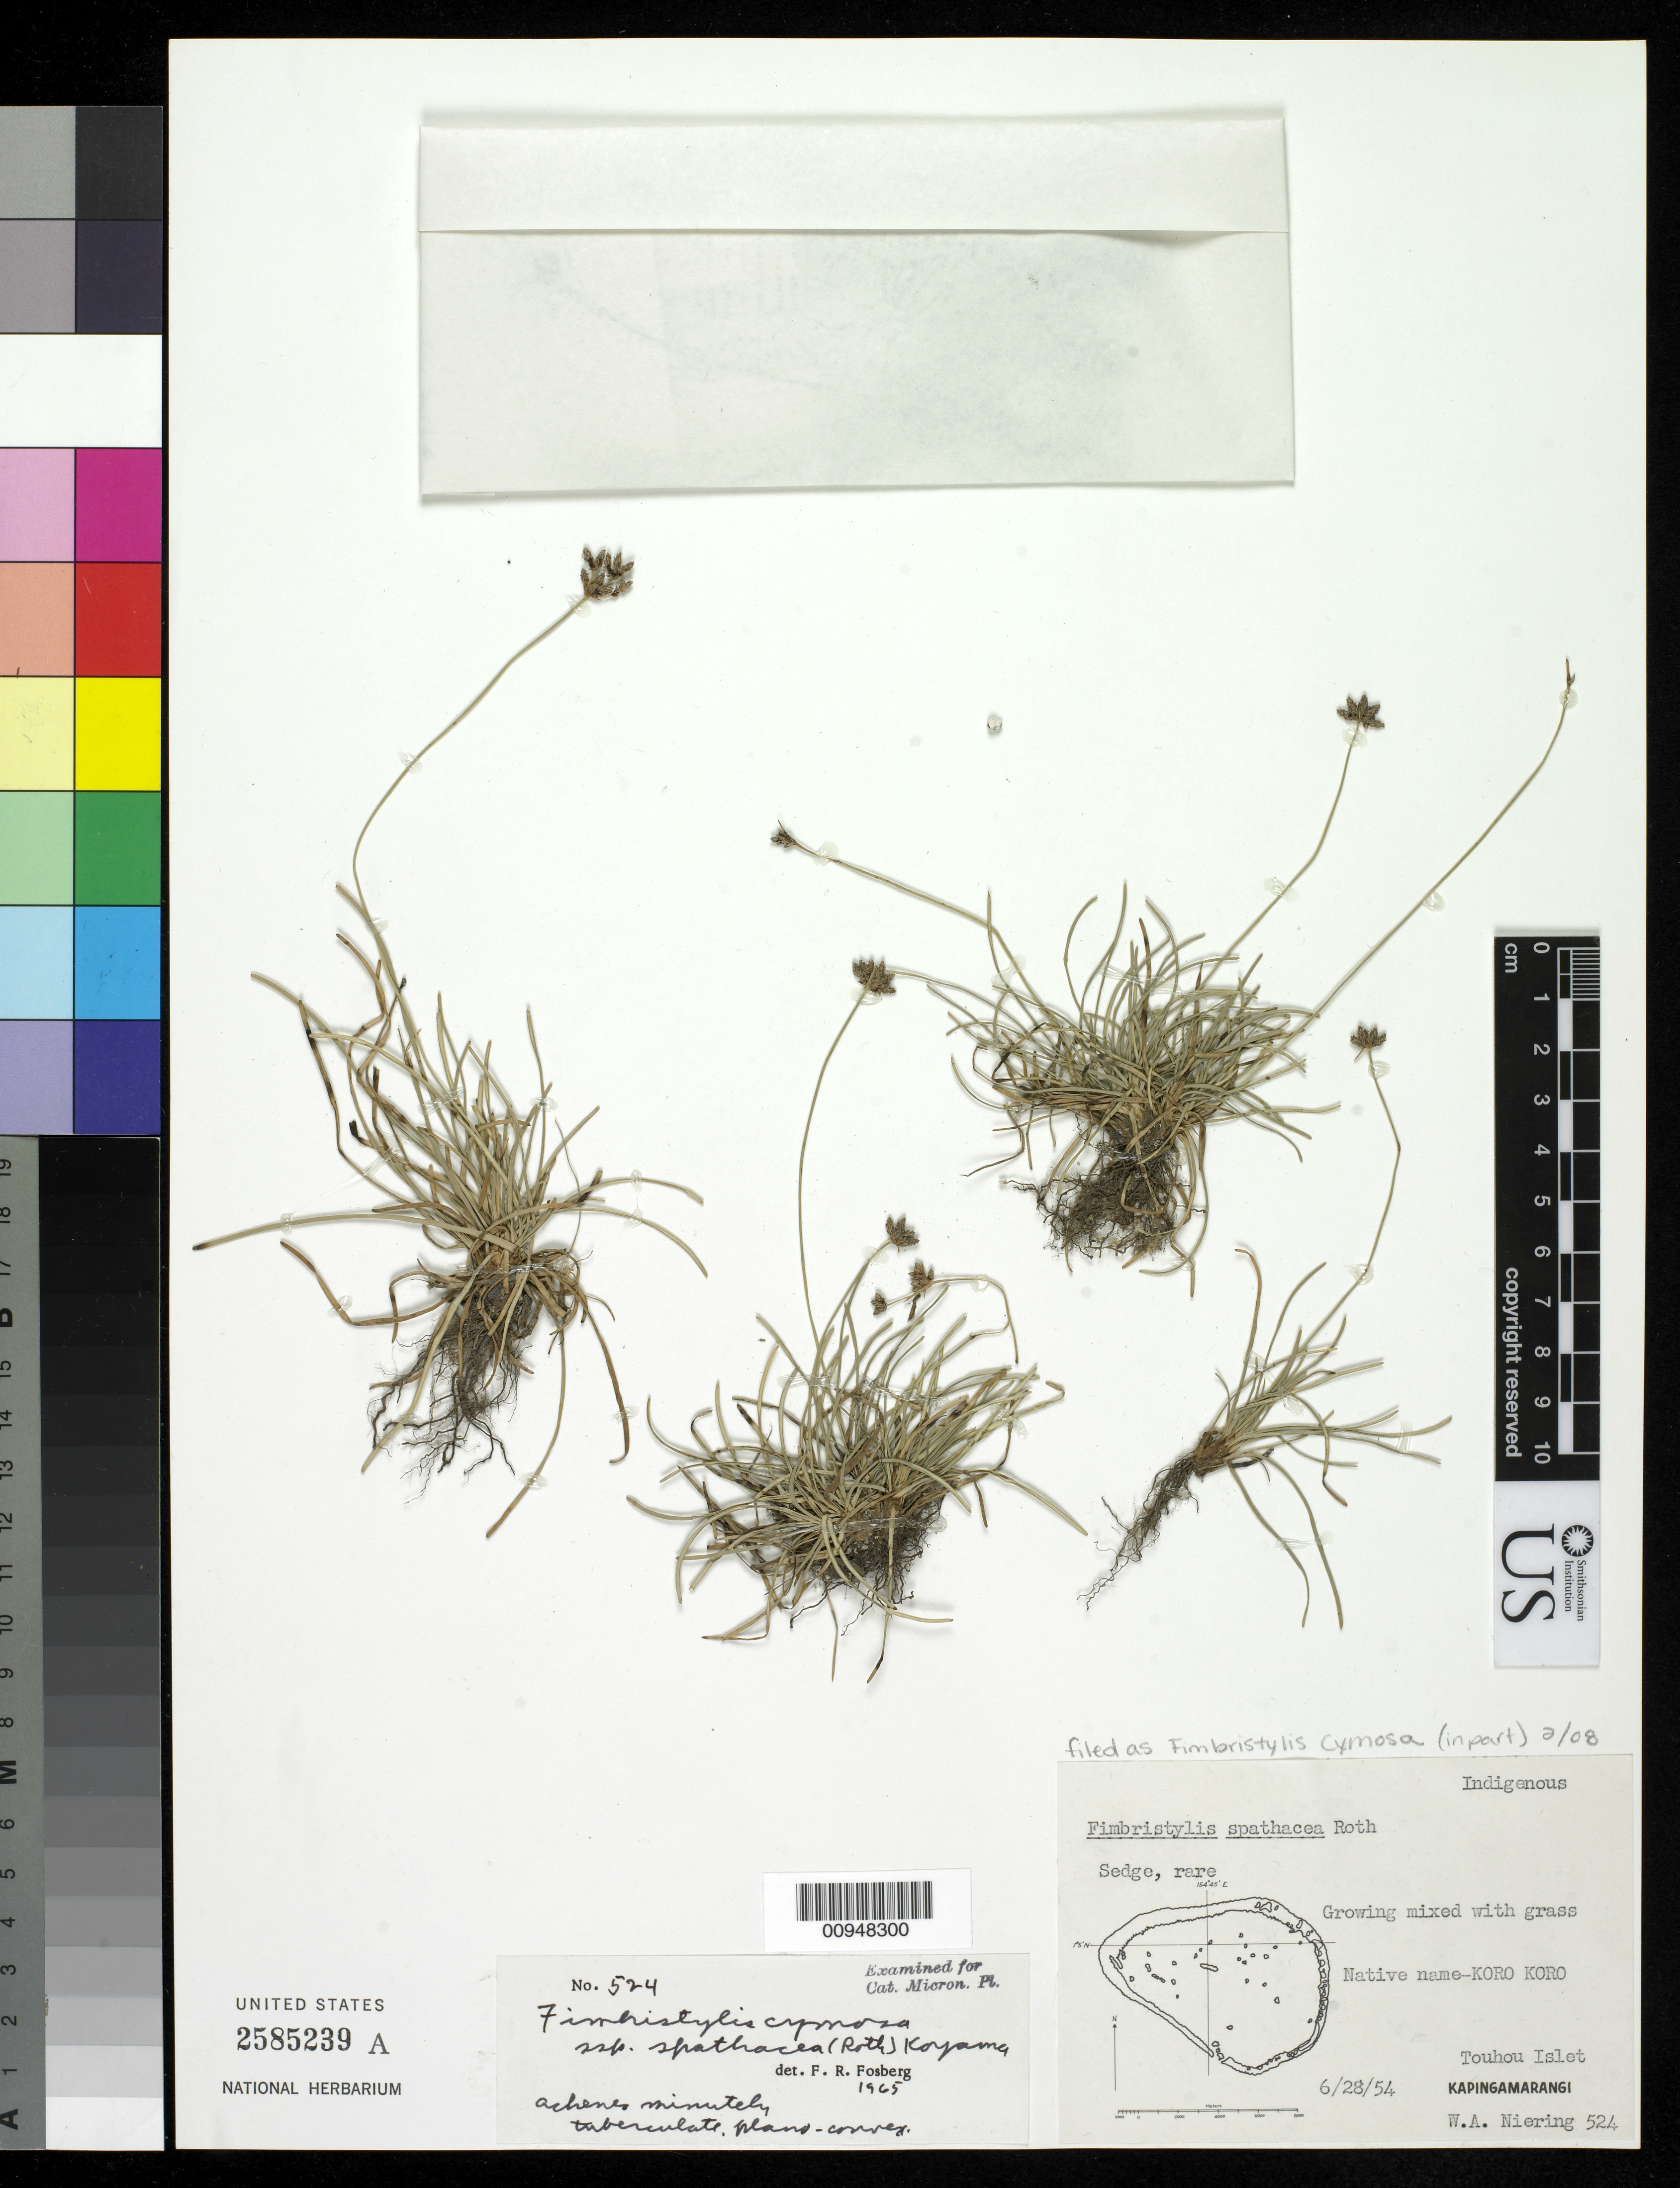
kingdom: Plantae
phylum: Tracheophyta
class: Liliopsida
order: Poales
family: Cyperaceae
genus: Fimbristylis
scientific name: Fimbristylis cymosa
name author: R. Br.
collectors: W. Niering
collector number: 524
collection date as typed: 28 Jun 1954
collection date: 1954-06-28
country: Micronesia, Federated States of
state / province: Pohnpei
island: Kapingamarangi Atoll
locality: Touhou Islet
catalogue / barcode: US 2585239A